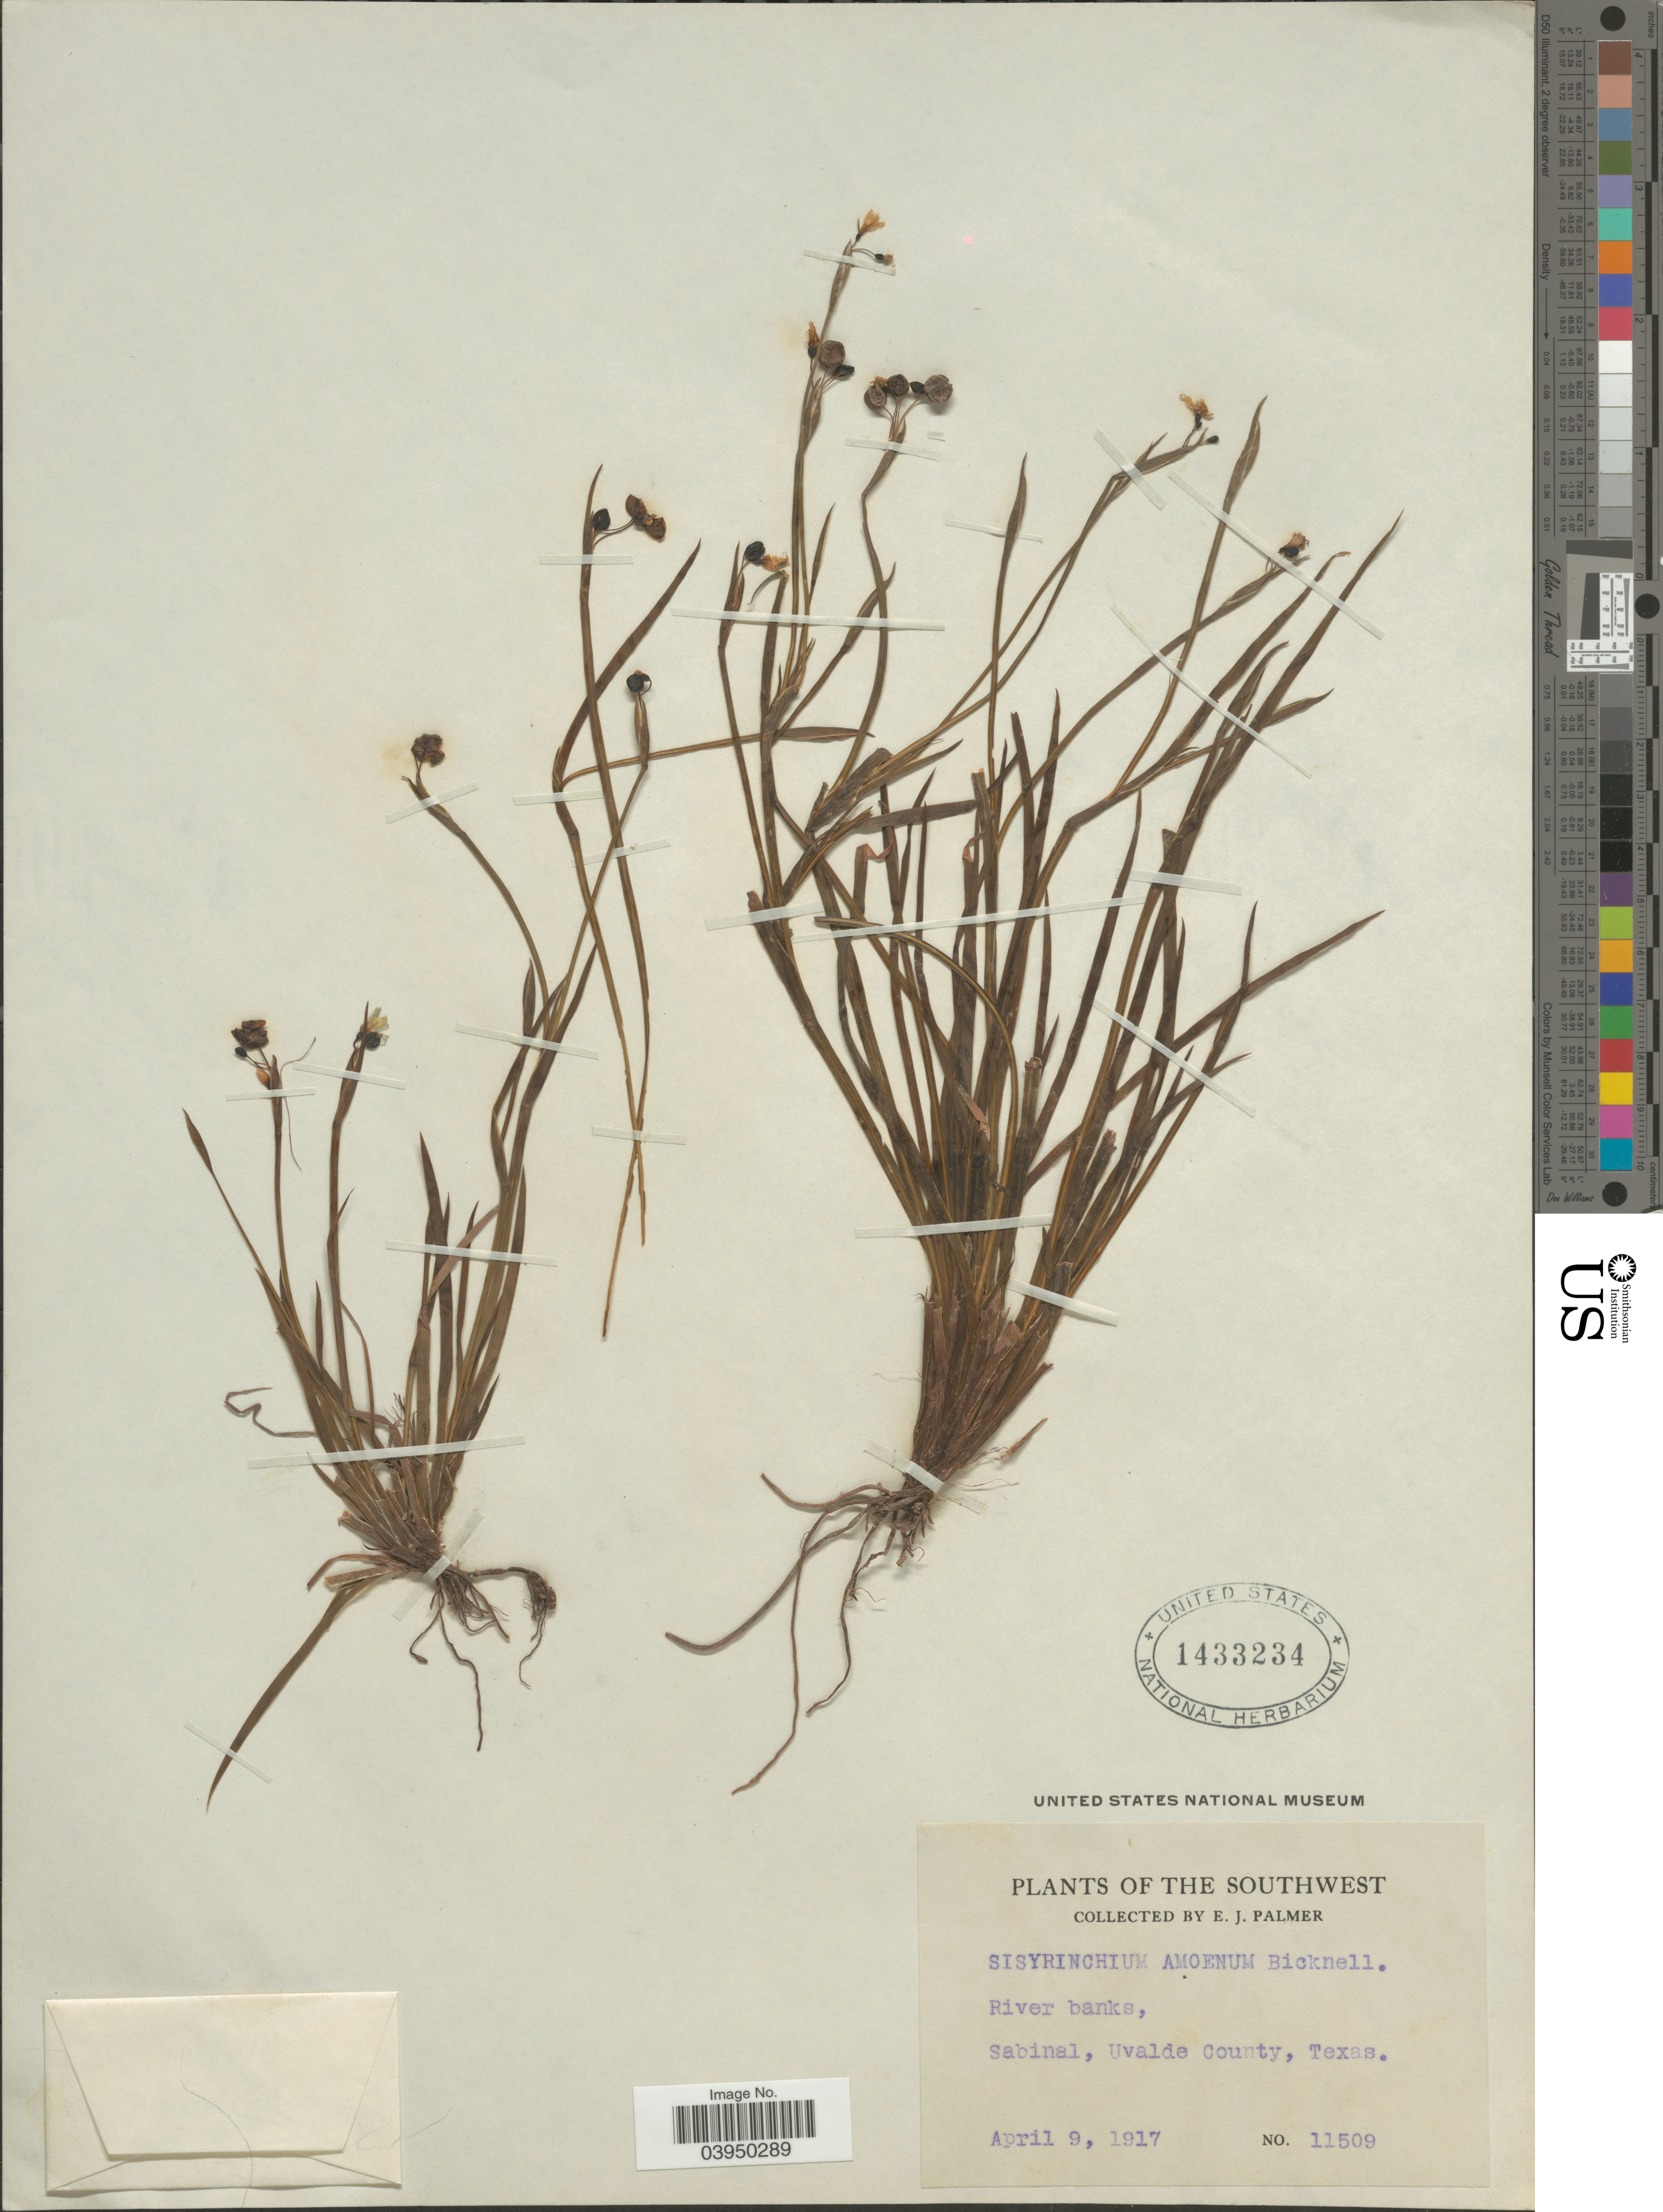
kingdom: Plantae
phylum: Tracheophyta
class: Liliopsida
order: Asparagales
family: Iridaceae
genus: Sisyrinchium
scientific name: Sisyrinchium amoenum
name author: E.P. Bicknell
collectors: E. J. Palmer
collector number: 11509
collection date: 1917-04-09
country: United States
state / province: Texas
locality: The Southwest. River banks, Sabinal, Uvalde County.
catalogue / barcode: US 1433234